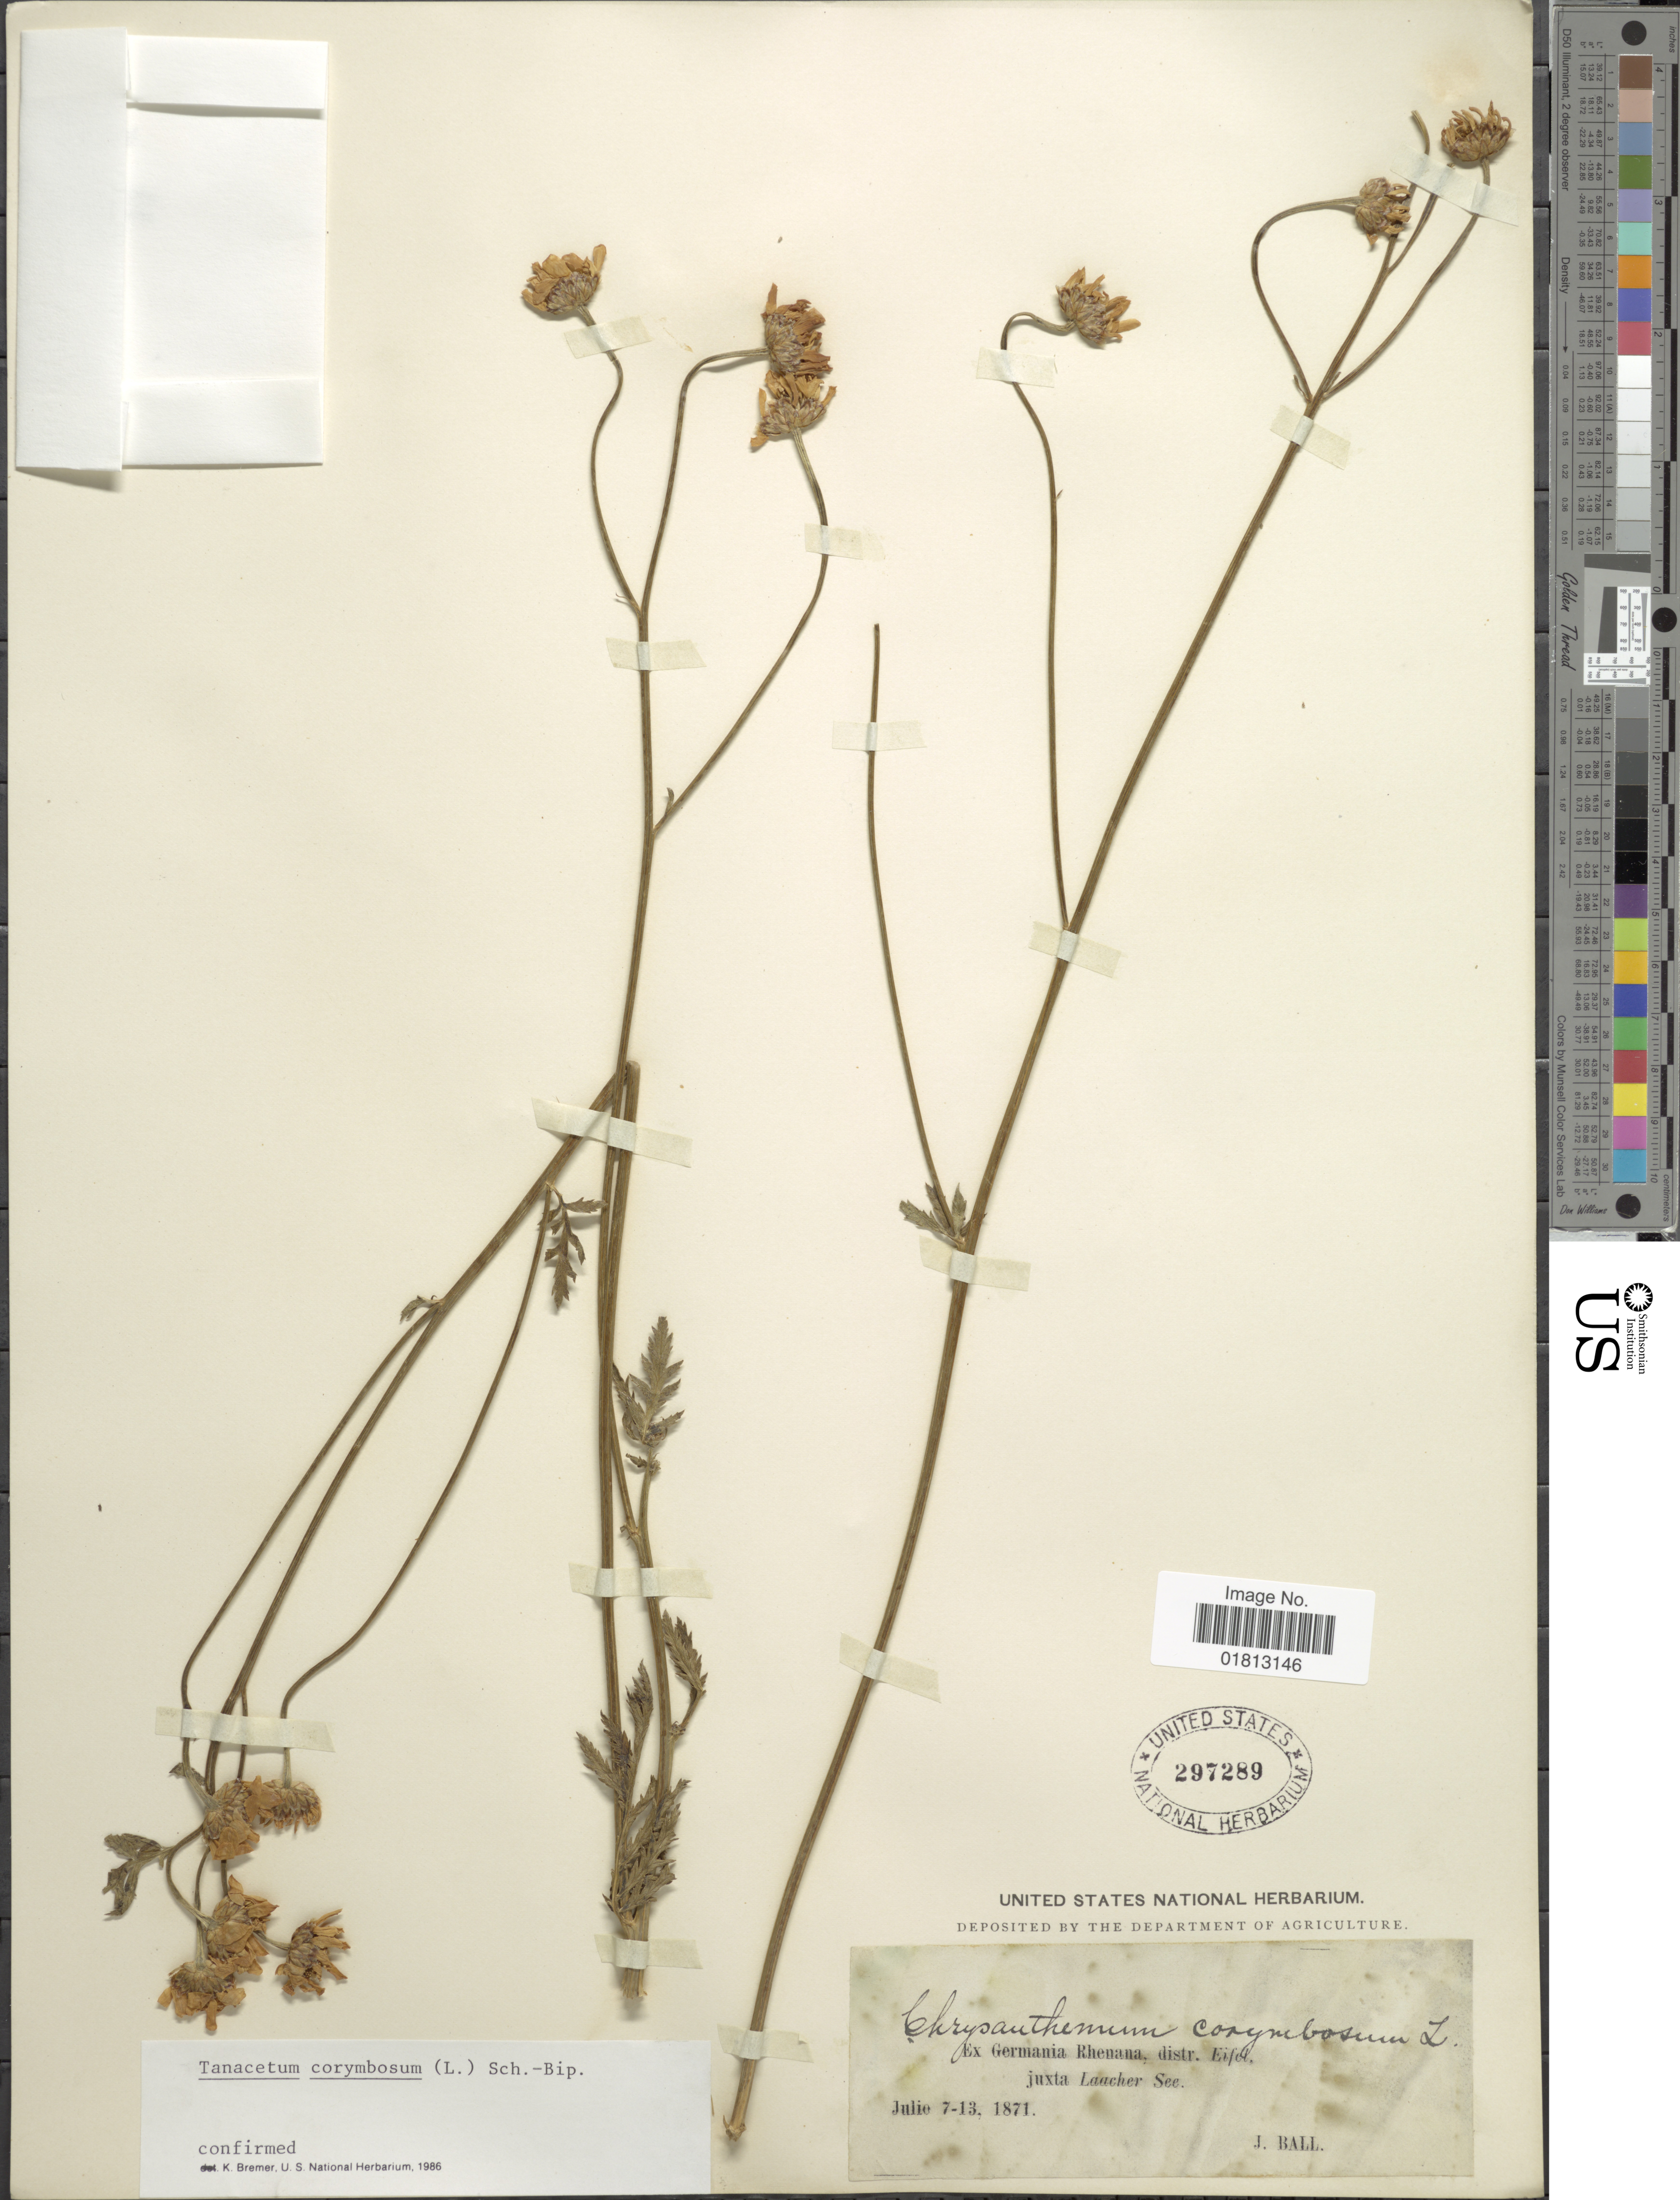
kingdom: Plantae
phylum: Tracheophyta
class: Magnoliopsida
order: Asterales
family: Asteraceae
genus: Tanacetum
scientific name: Tanacetum corymbosum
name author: (L.) Sch. Bip.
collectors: J. Ball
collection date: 1871-07-07/1871-07-13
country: Germany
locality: Ex Germania Rhenana, distr. Eifd, juxta Laacher See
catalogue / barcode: US 297289